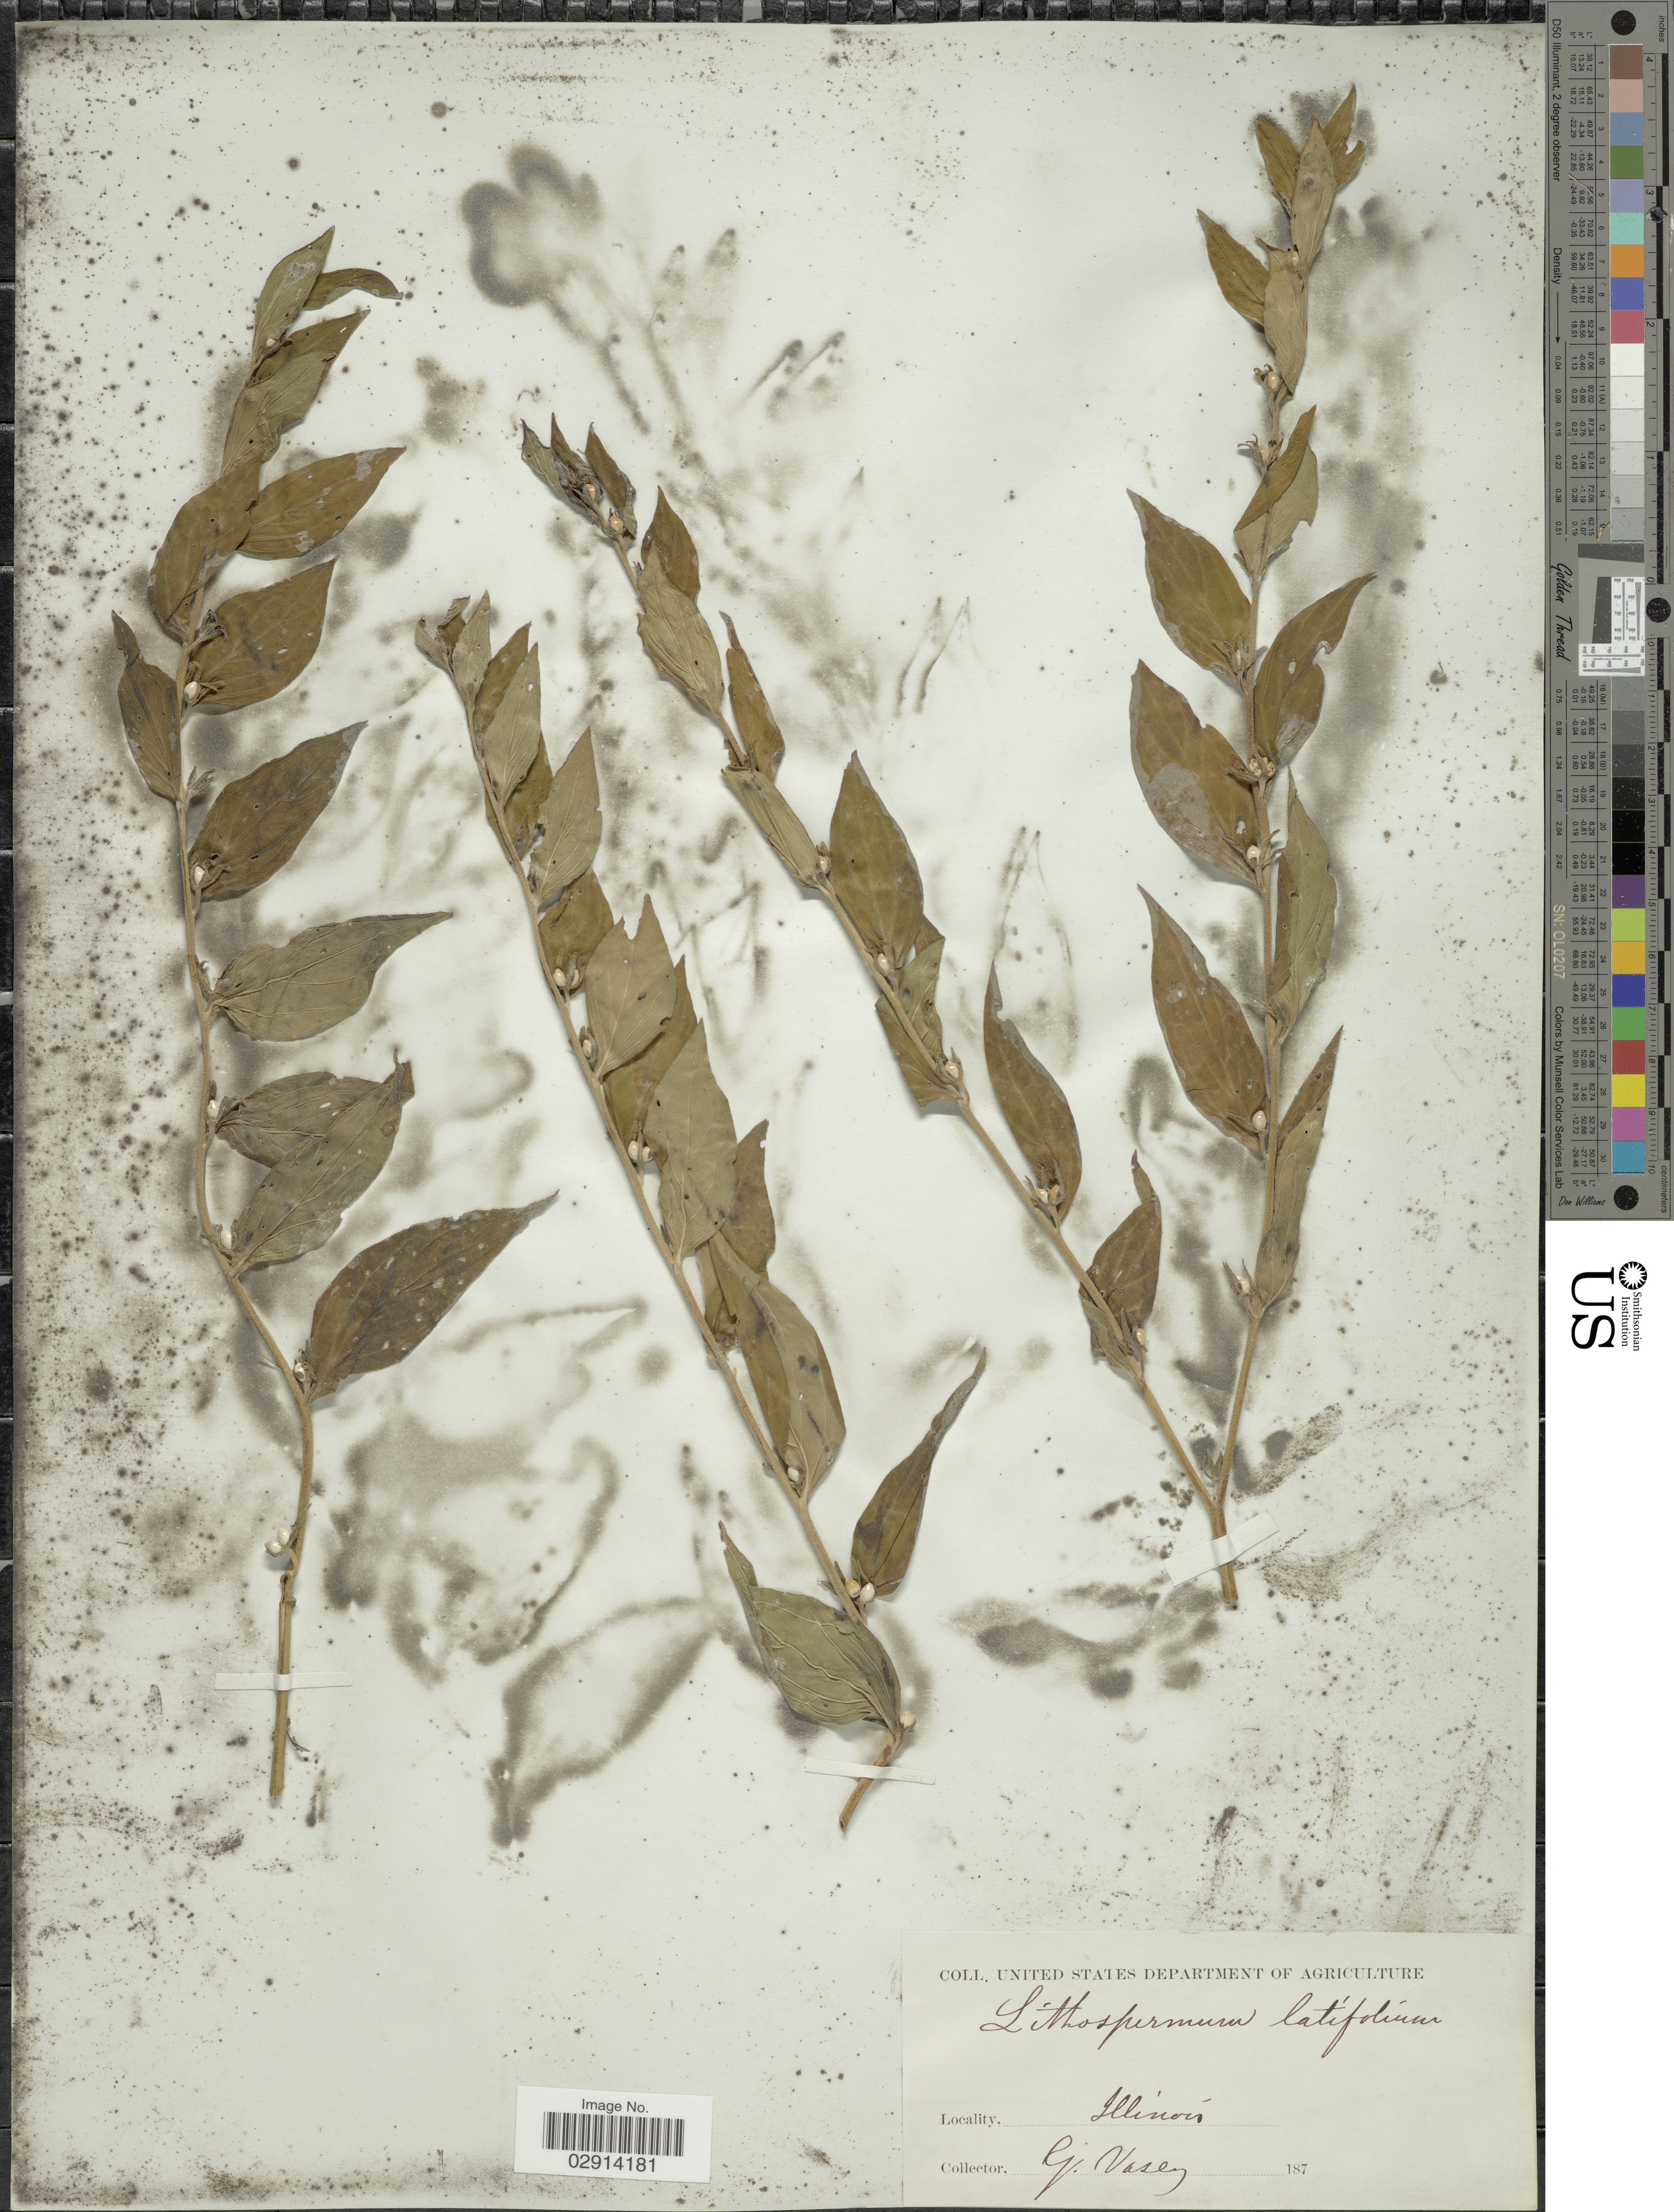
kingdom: Plantae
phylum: Tracheophyta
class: Magnoliopsida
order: Boraginales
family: Boraginaceae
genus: Lithospermum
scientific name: Lithospermum latifolium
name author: Michx.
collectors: G. Vasey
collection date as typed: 187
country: United States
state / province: Illinois